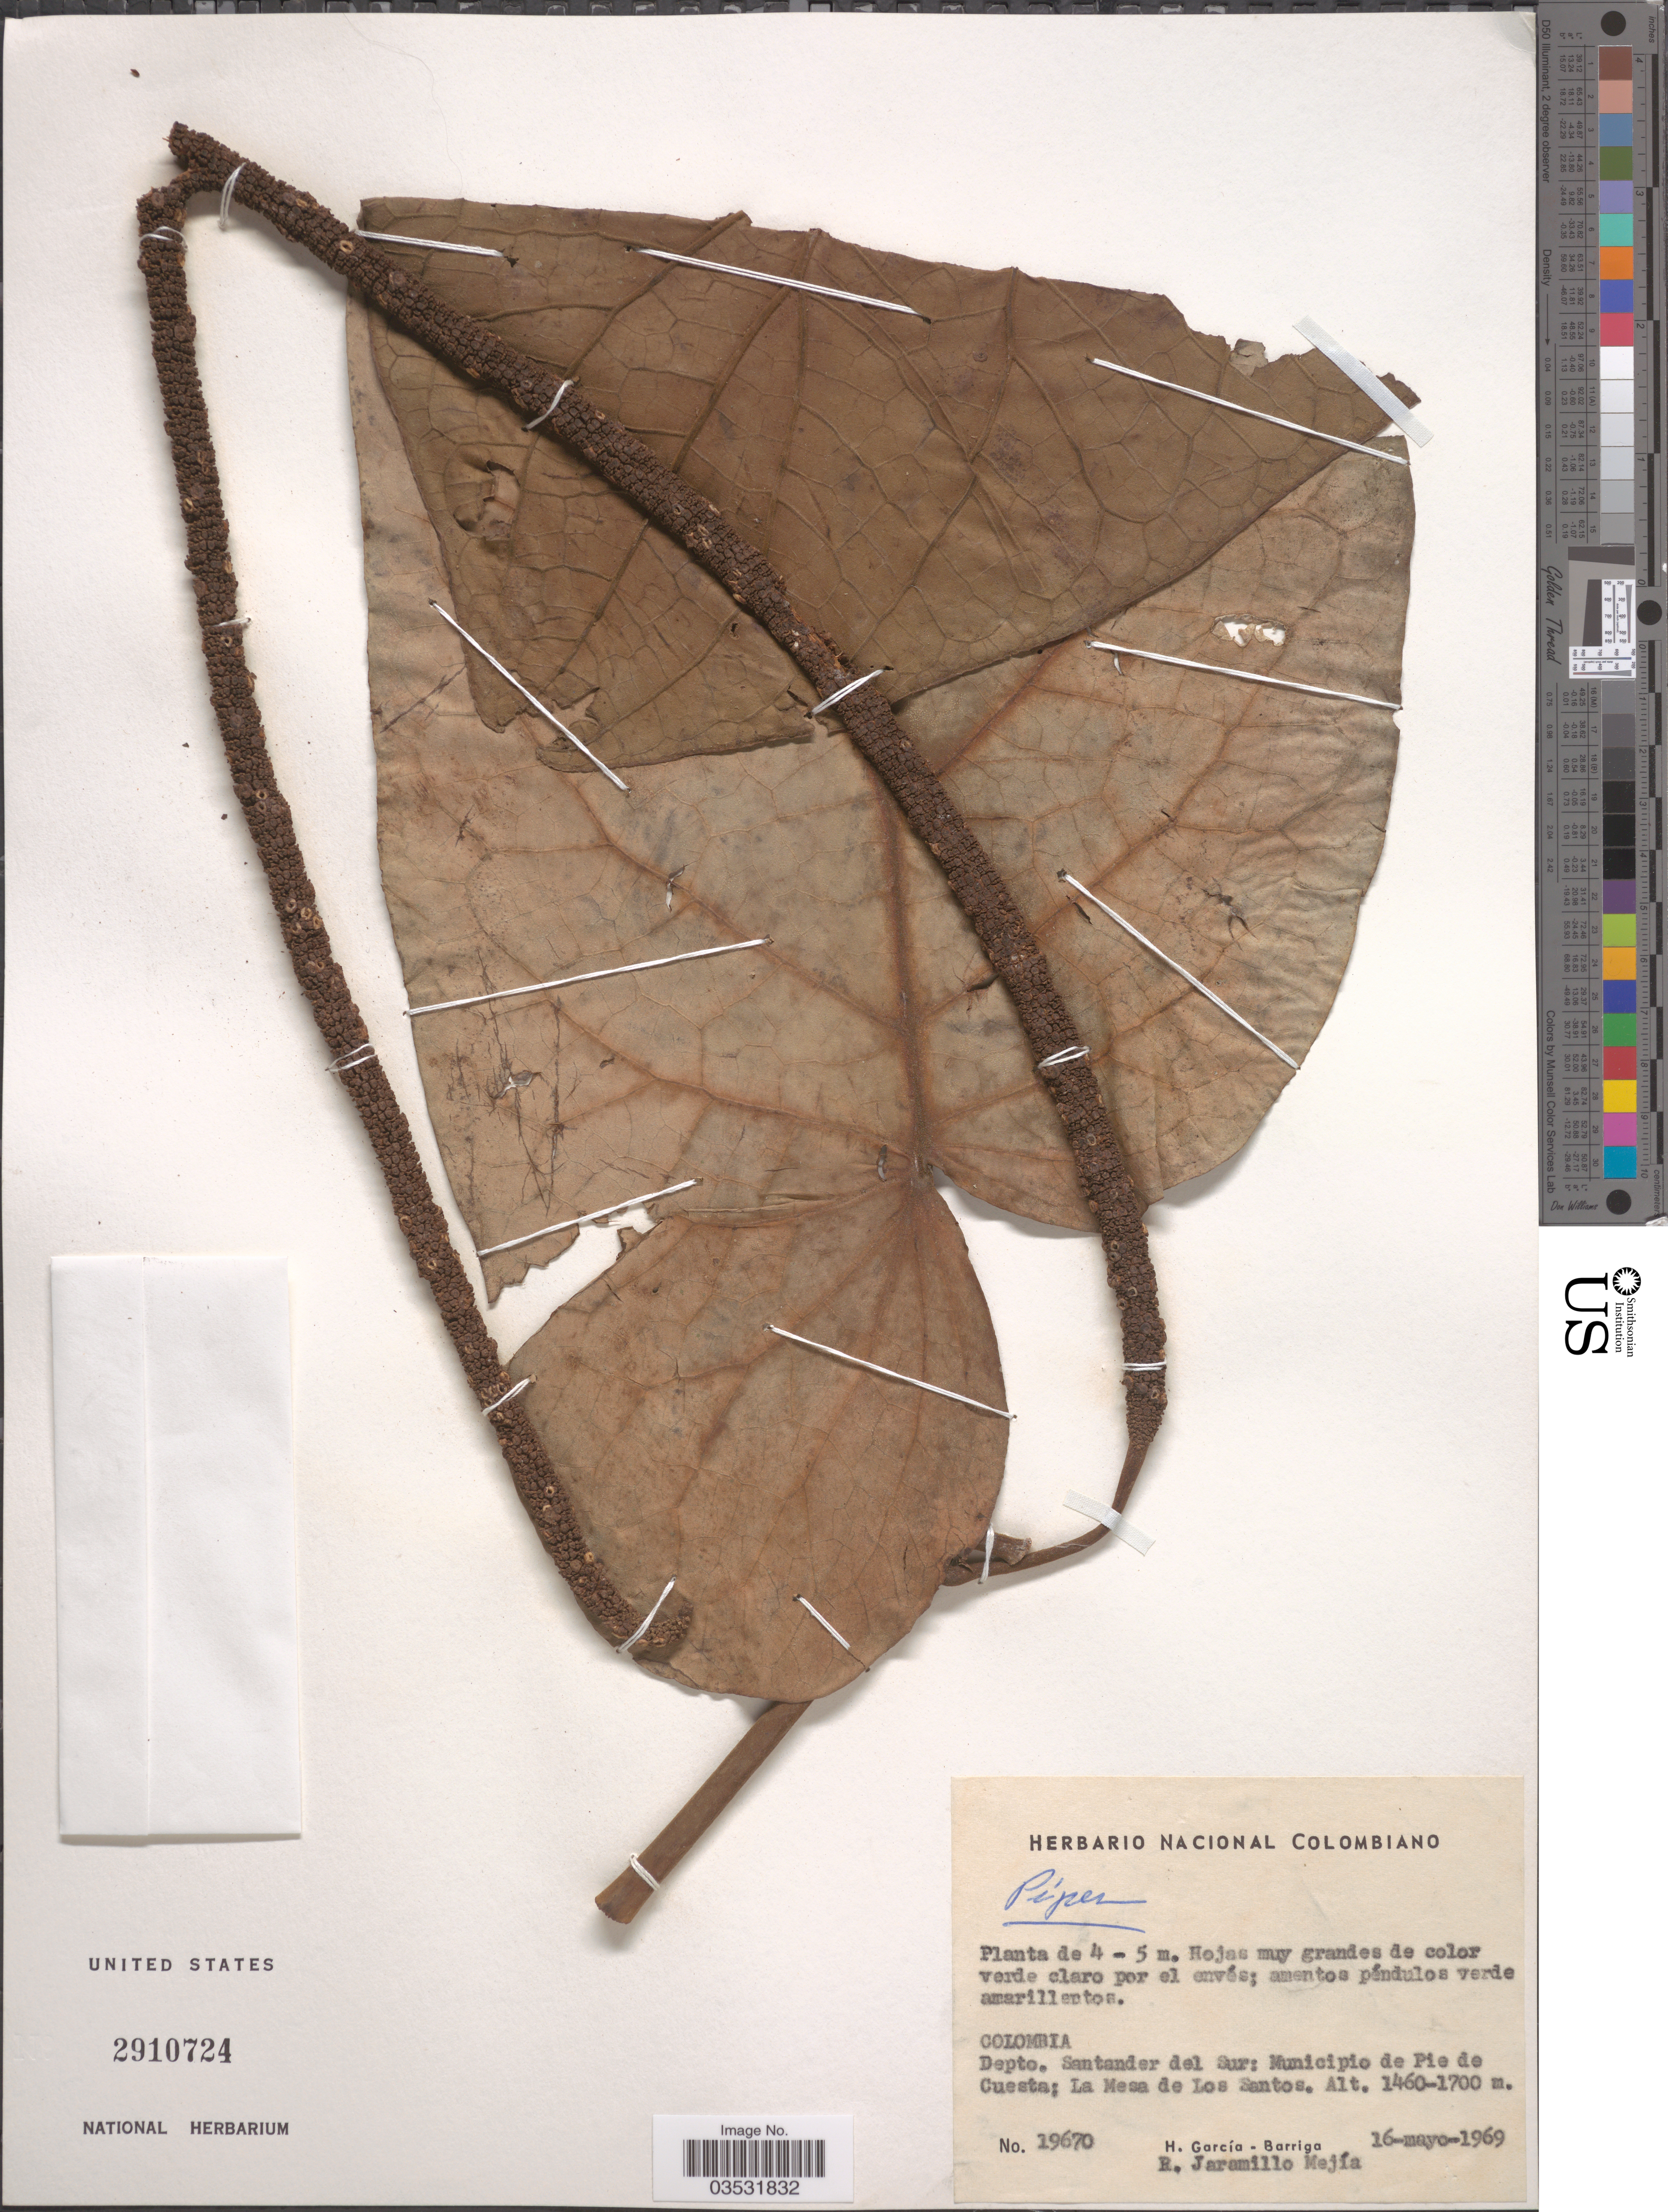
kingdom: Plantae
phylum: Tracheophyta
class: Magnoliopsida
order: Piperales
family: Piperaceae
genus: Piper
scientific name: Piper sp.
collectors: H. García Barriga & R. Jaramillo M.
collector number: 19670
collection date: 1969-05-16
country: Colombia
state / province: Santander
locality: Depto. Santander del Sur: Municipio de Pie de Cuesta: La Mesa de Los Santos.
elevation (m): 1460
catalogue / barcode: US 2910724